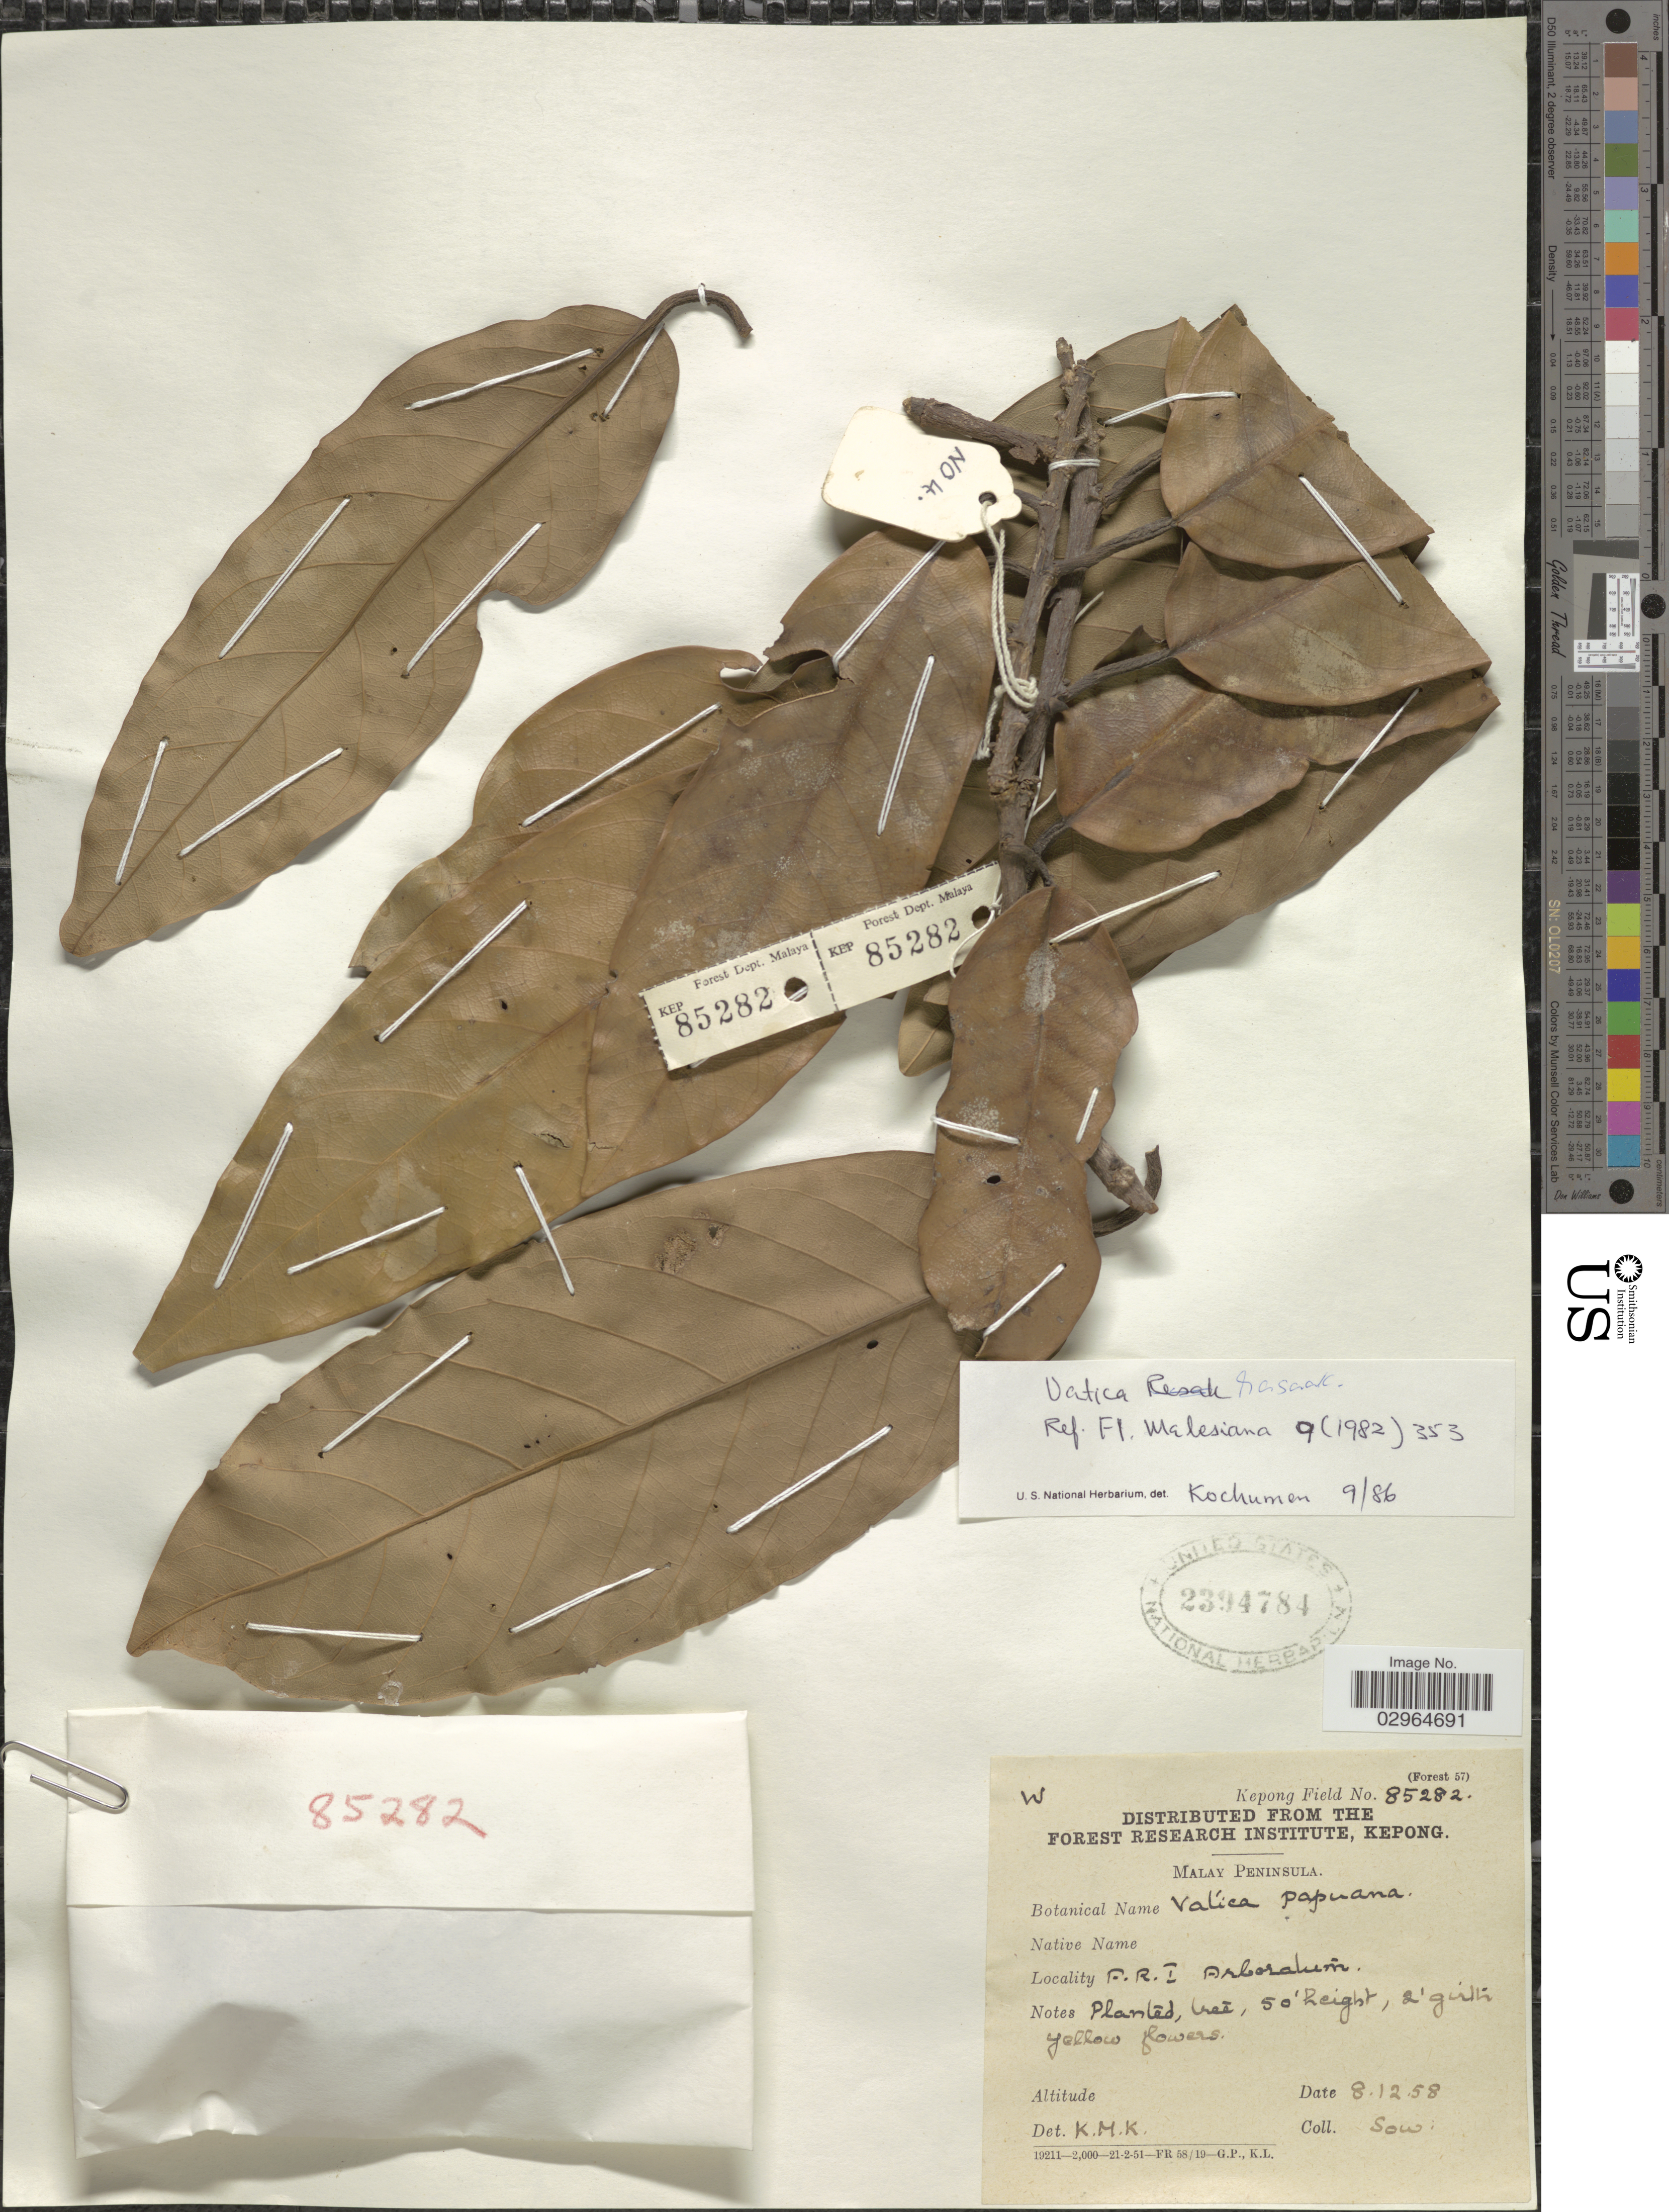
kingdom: Plantae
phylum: Tracheophyta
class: Magnoliopsida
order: Malvales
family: Dipterocarpaceae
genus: Vatica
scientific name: Vatica rassak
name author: Blume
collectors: -. Sow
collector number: Kepong Field 85282?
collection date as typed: Transcribed d/m/y: 8/12/58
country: Malaysia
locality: Malay Peninsula. F.R.I. Arboratum.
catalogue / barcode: US 2394784